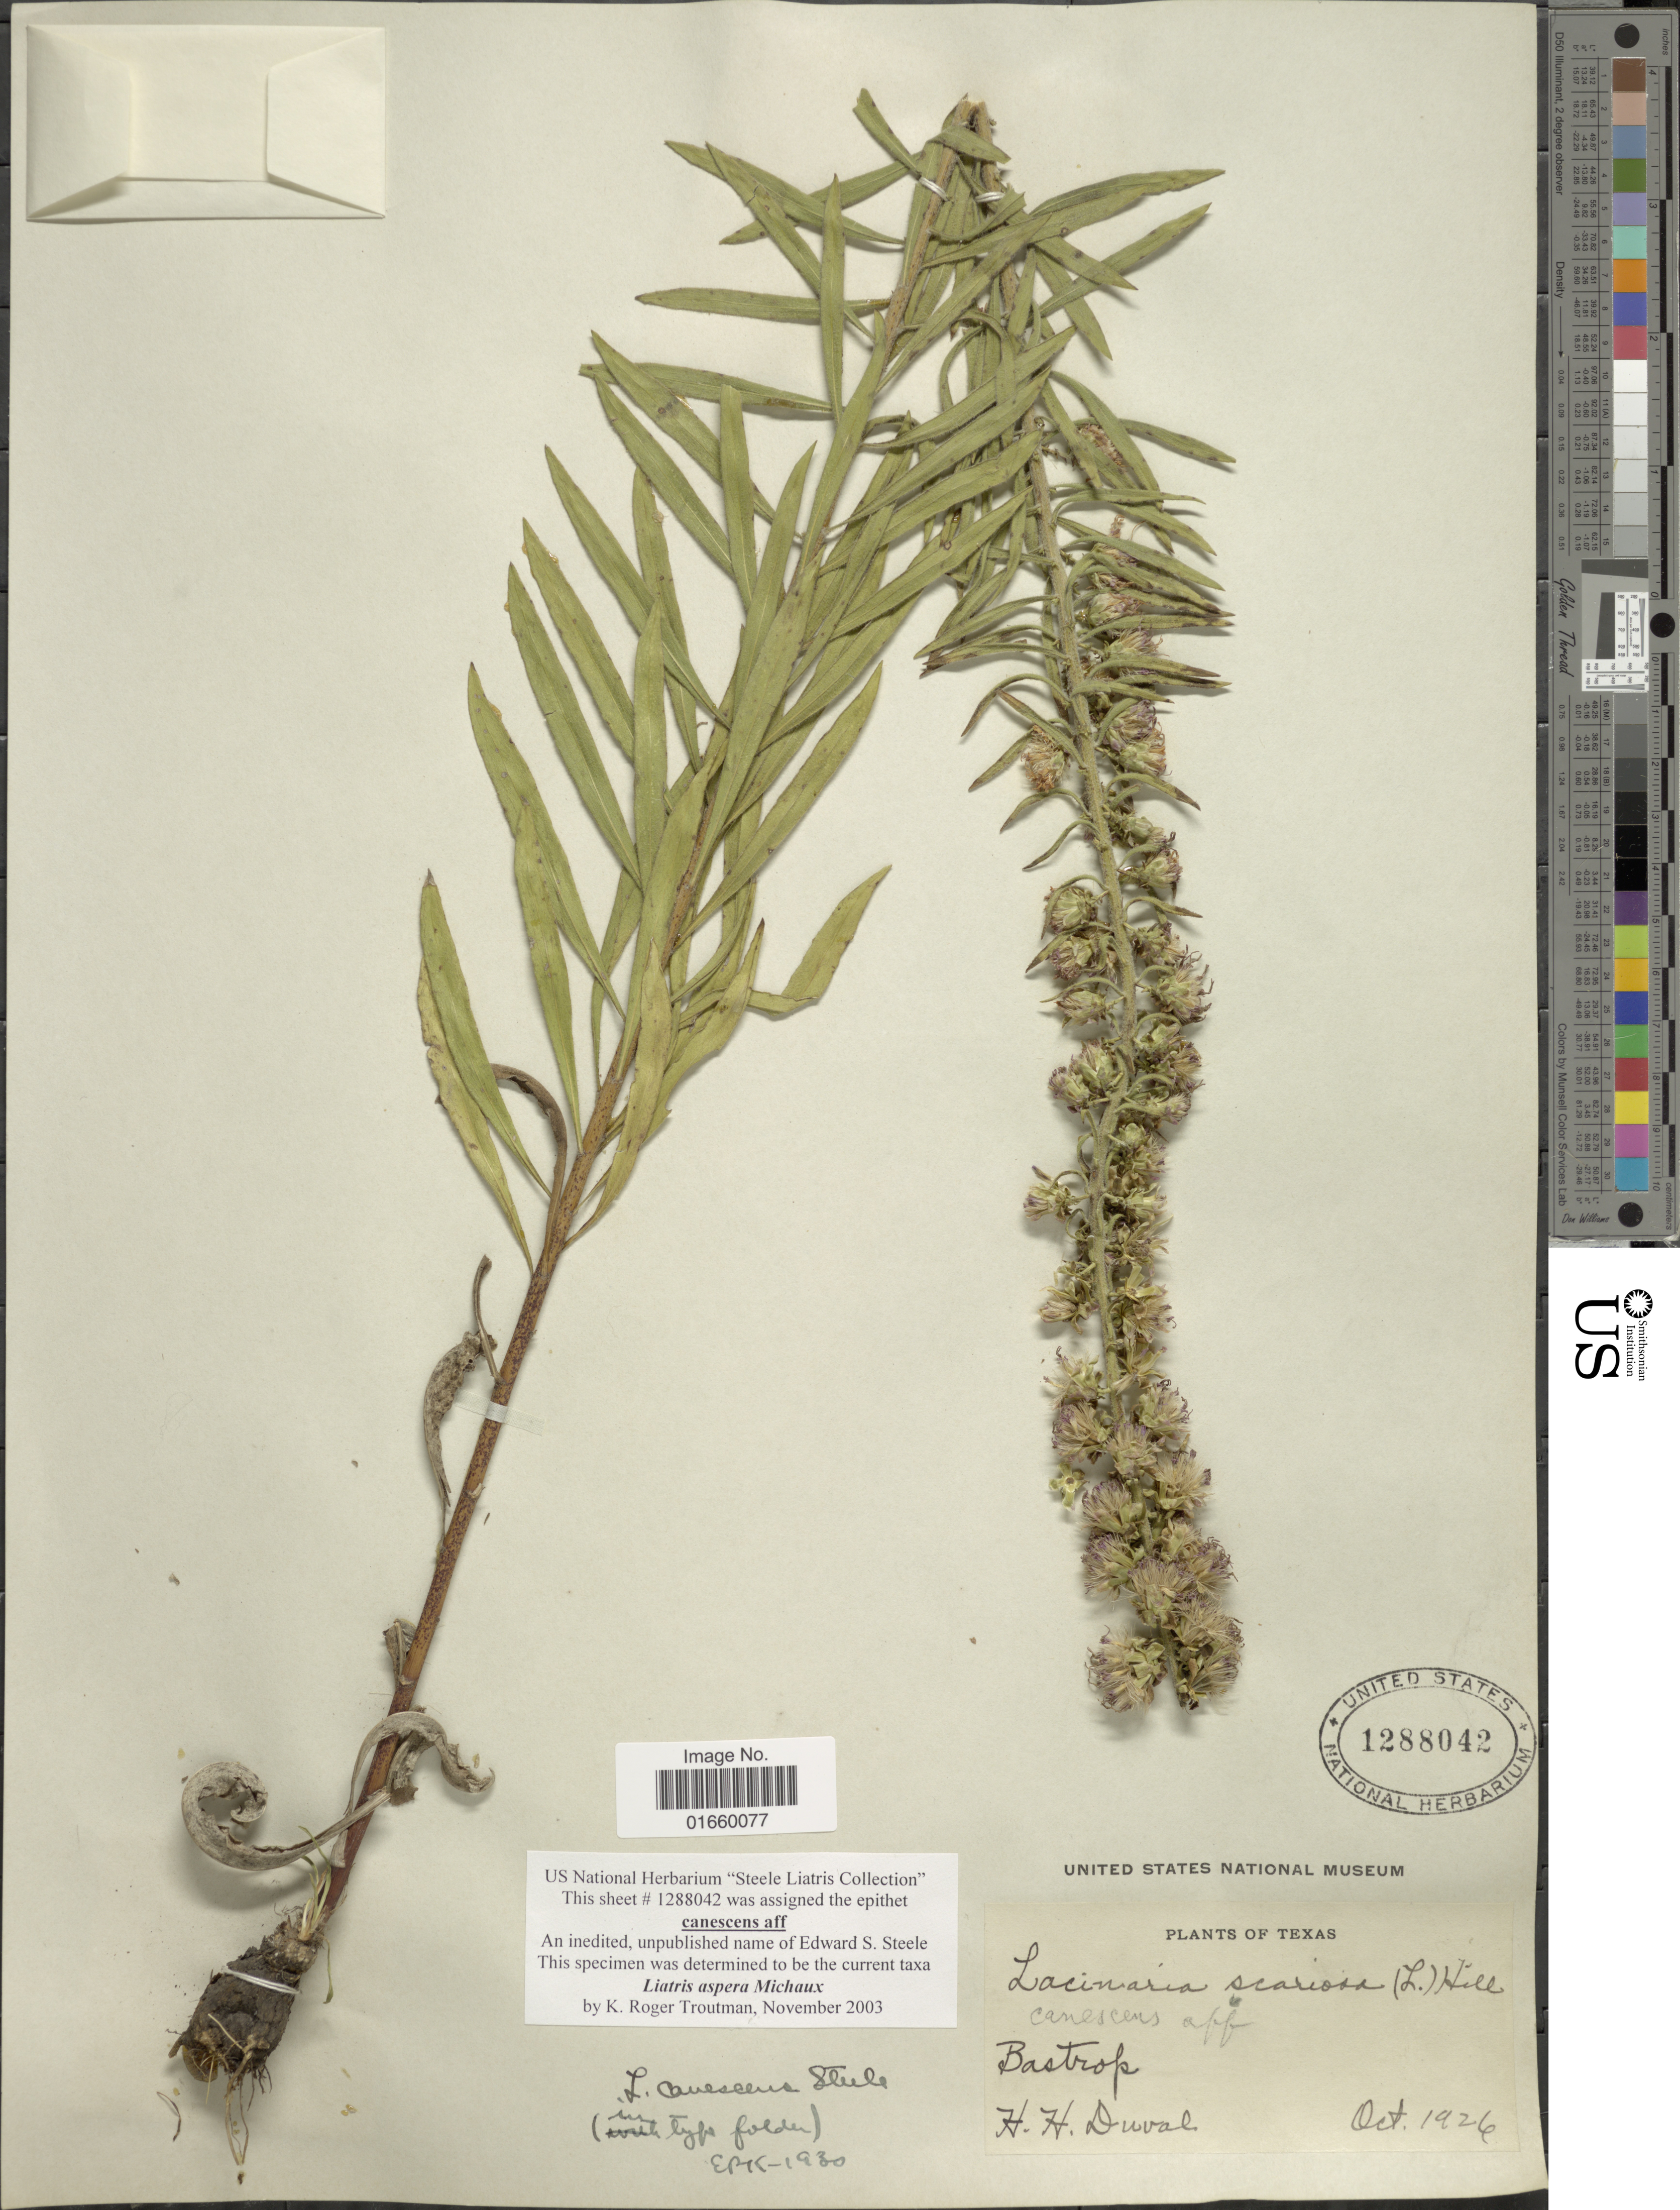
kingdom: Plantae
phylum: Tracheophyta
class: Magnoliopsida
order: Asterales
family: Asteraceae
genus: Liatris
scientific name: Liatris aspera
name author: Michx.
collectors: H. Duval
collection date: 1926-10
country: United States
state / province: Texas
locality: Bastrop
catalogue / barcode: US 1288042